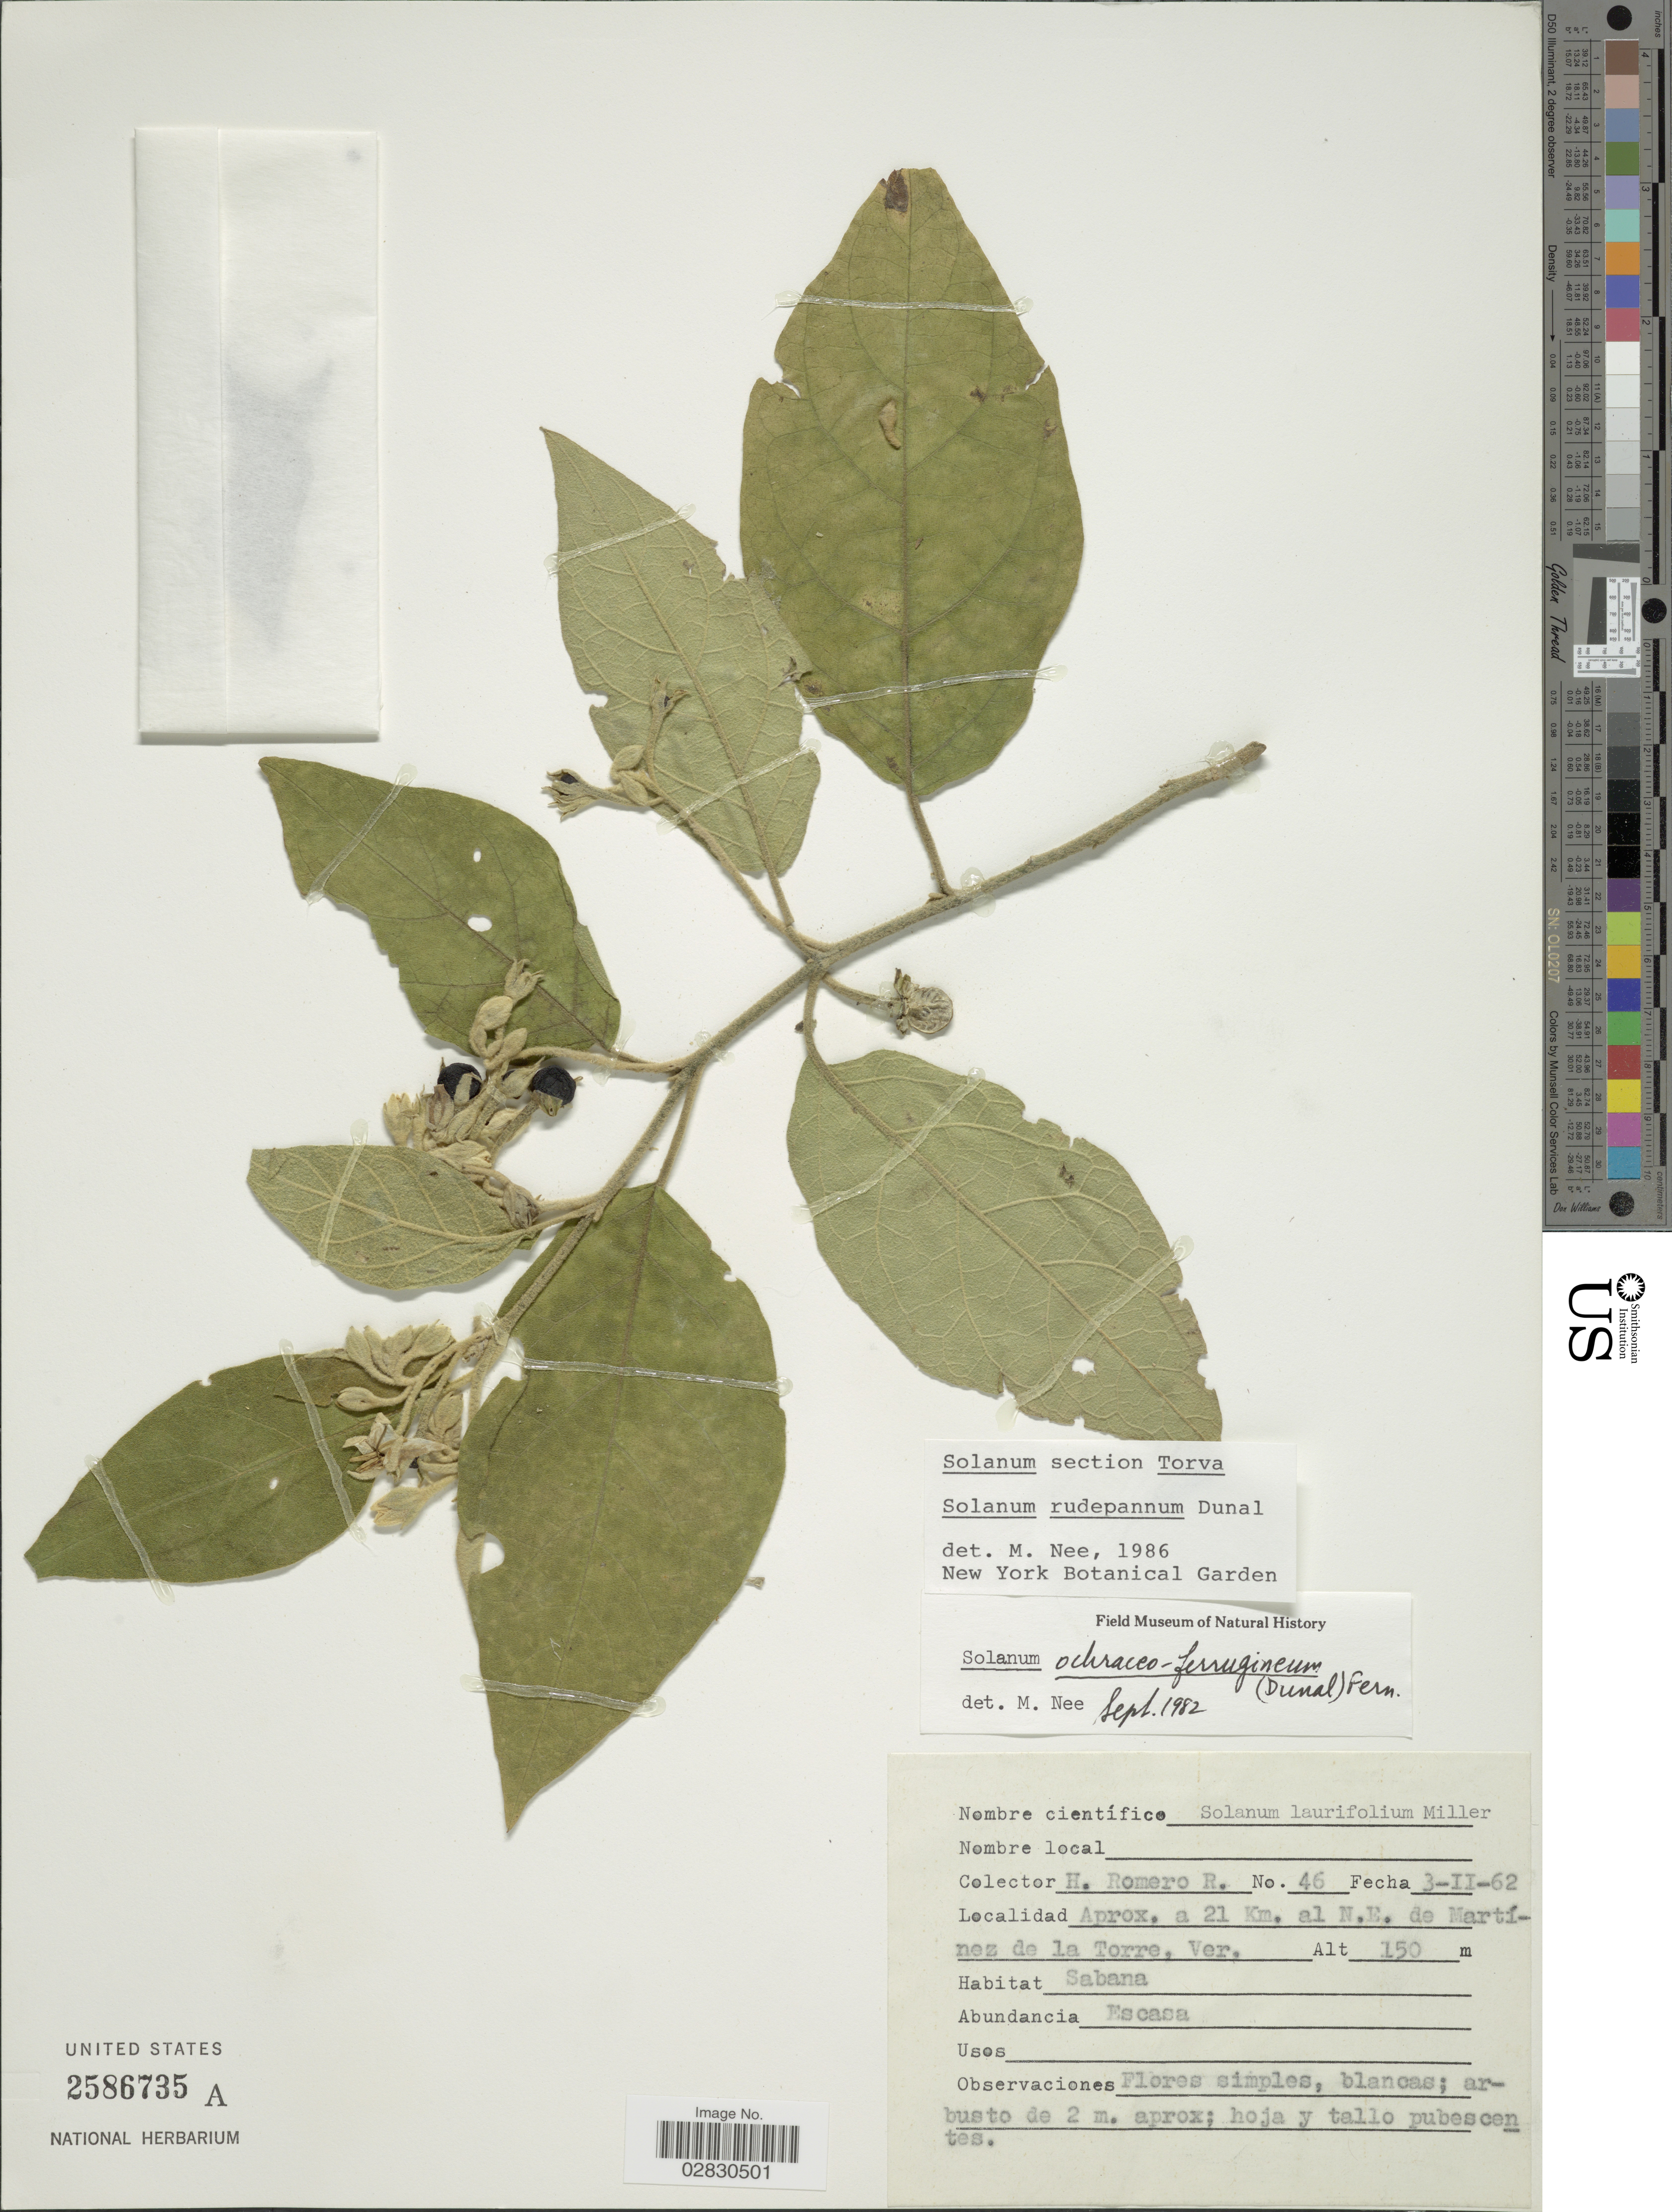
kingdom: Plantae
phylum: Tracheophyta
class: Magnoliopsida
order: Solanales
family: Solanaceae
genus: Solanum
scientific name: Solanum rudepannum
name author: Dunal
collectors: H. Romero R.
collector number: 46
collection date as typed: Transcribed d/m/y: 3/2/62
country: Mexico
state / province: Veracruz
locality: Aprox. a 21 Km. al N.E. de Martínez de la Torre, Ver.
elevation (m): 150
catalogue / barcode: US 2586735A